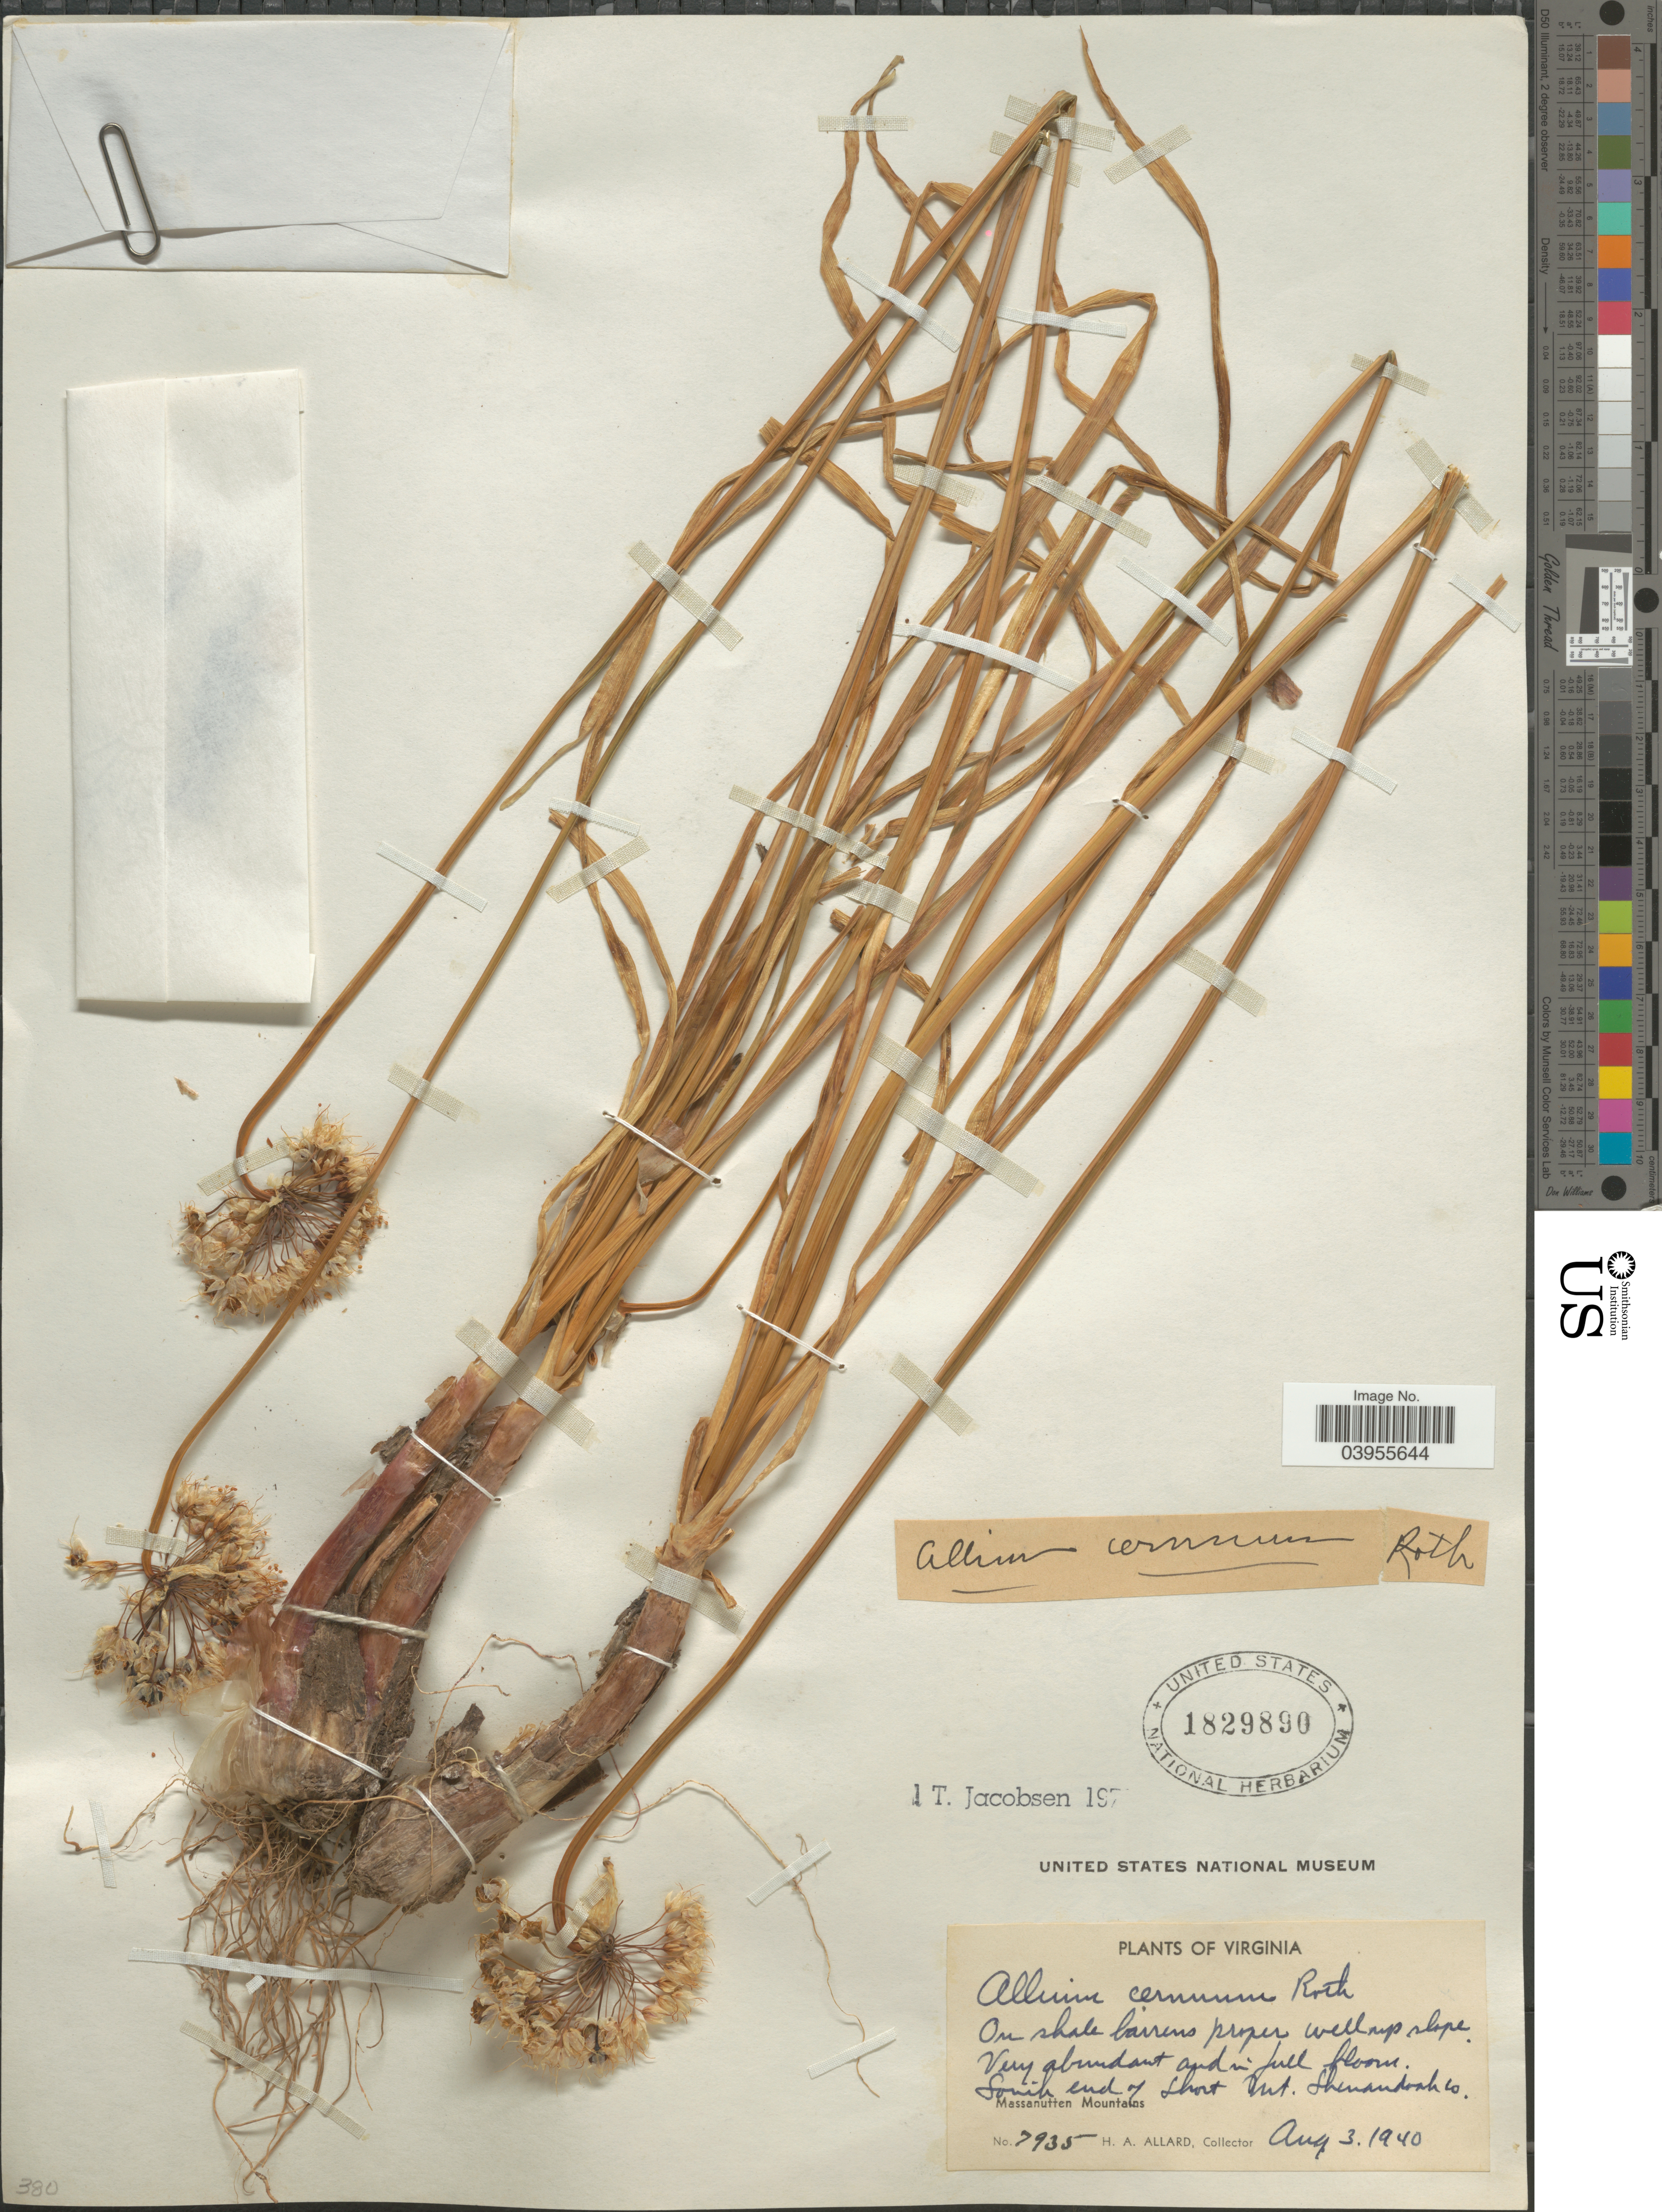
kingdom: Plantae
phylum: Tracheophyta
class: Liliopsida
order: Asparagales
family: Amaryllidaceae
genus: Allium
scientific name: Allium cernuum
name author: Roth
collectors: H. A. Allard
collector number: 7935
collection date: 1940-08-03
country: United States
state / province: Virginia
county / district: Shenandoah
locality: South end of Short Mt. Shenandoah Co. Massanutten Mountains.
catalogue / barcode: US 1829890